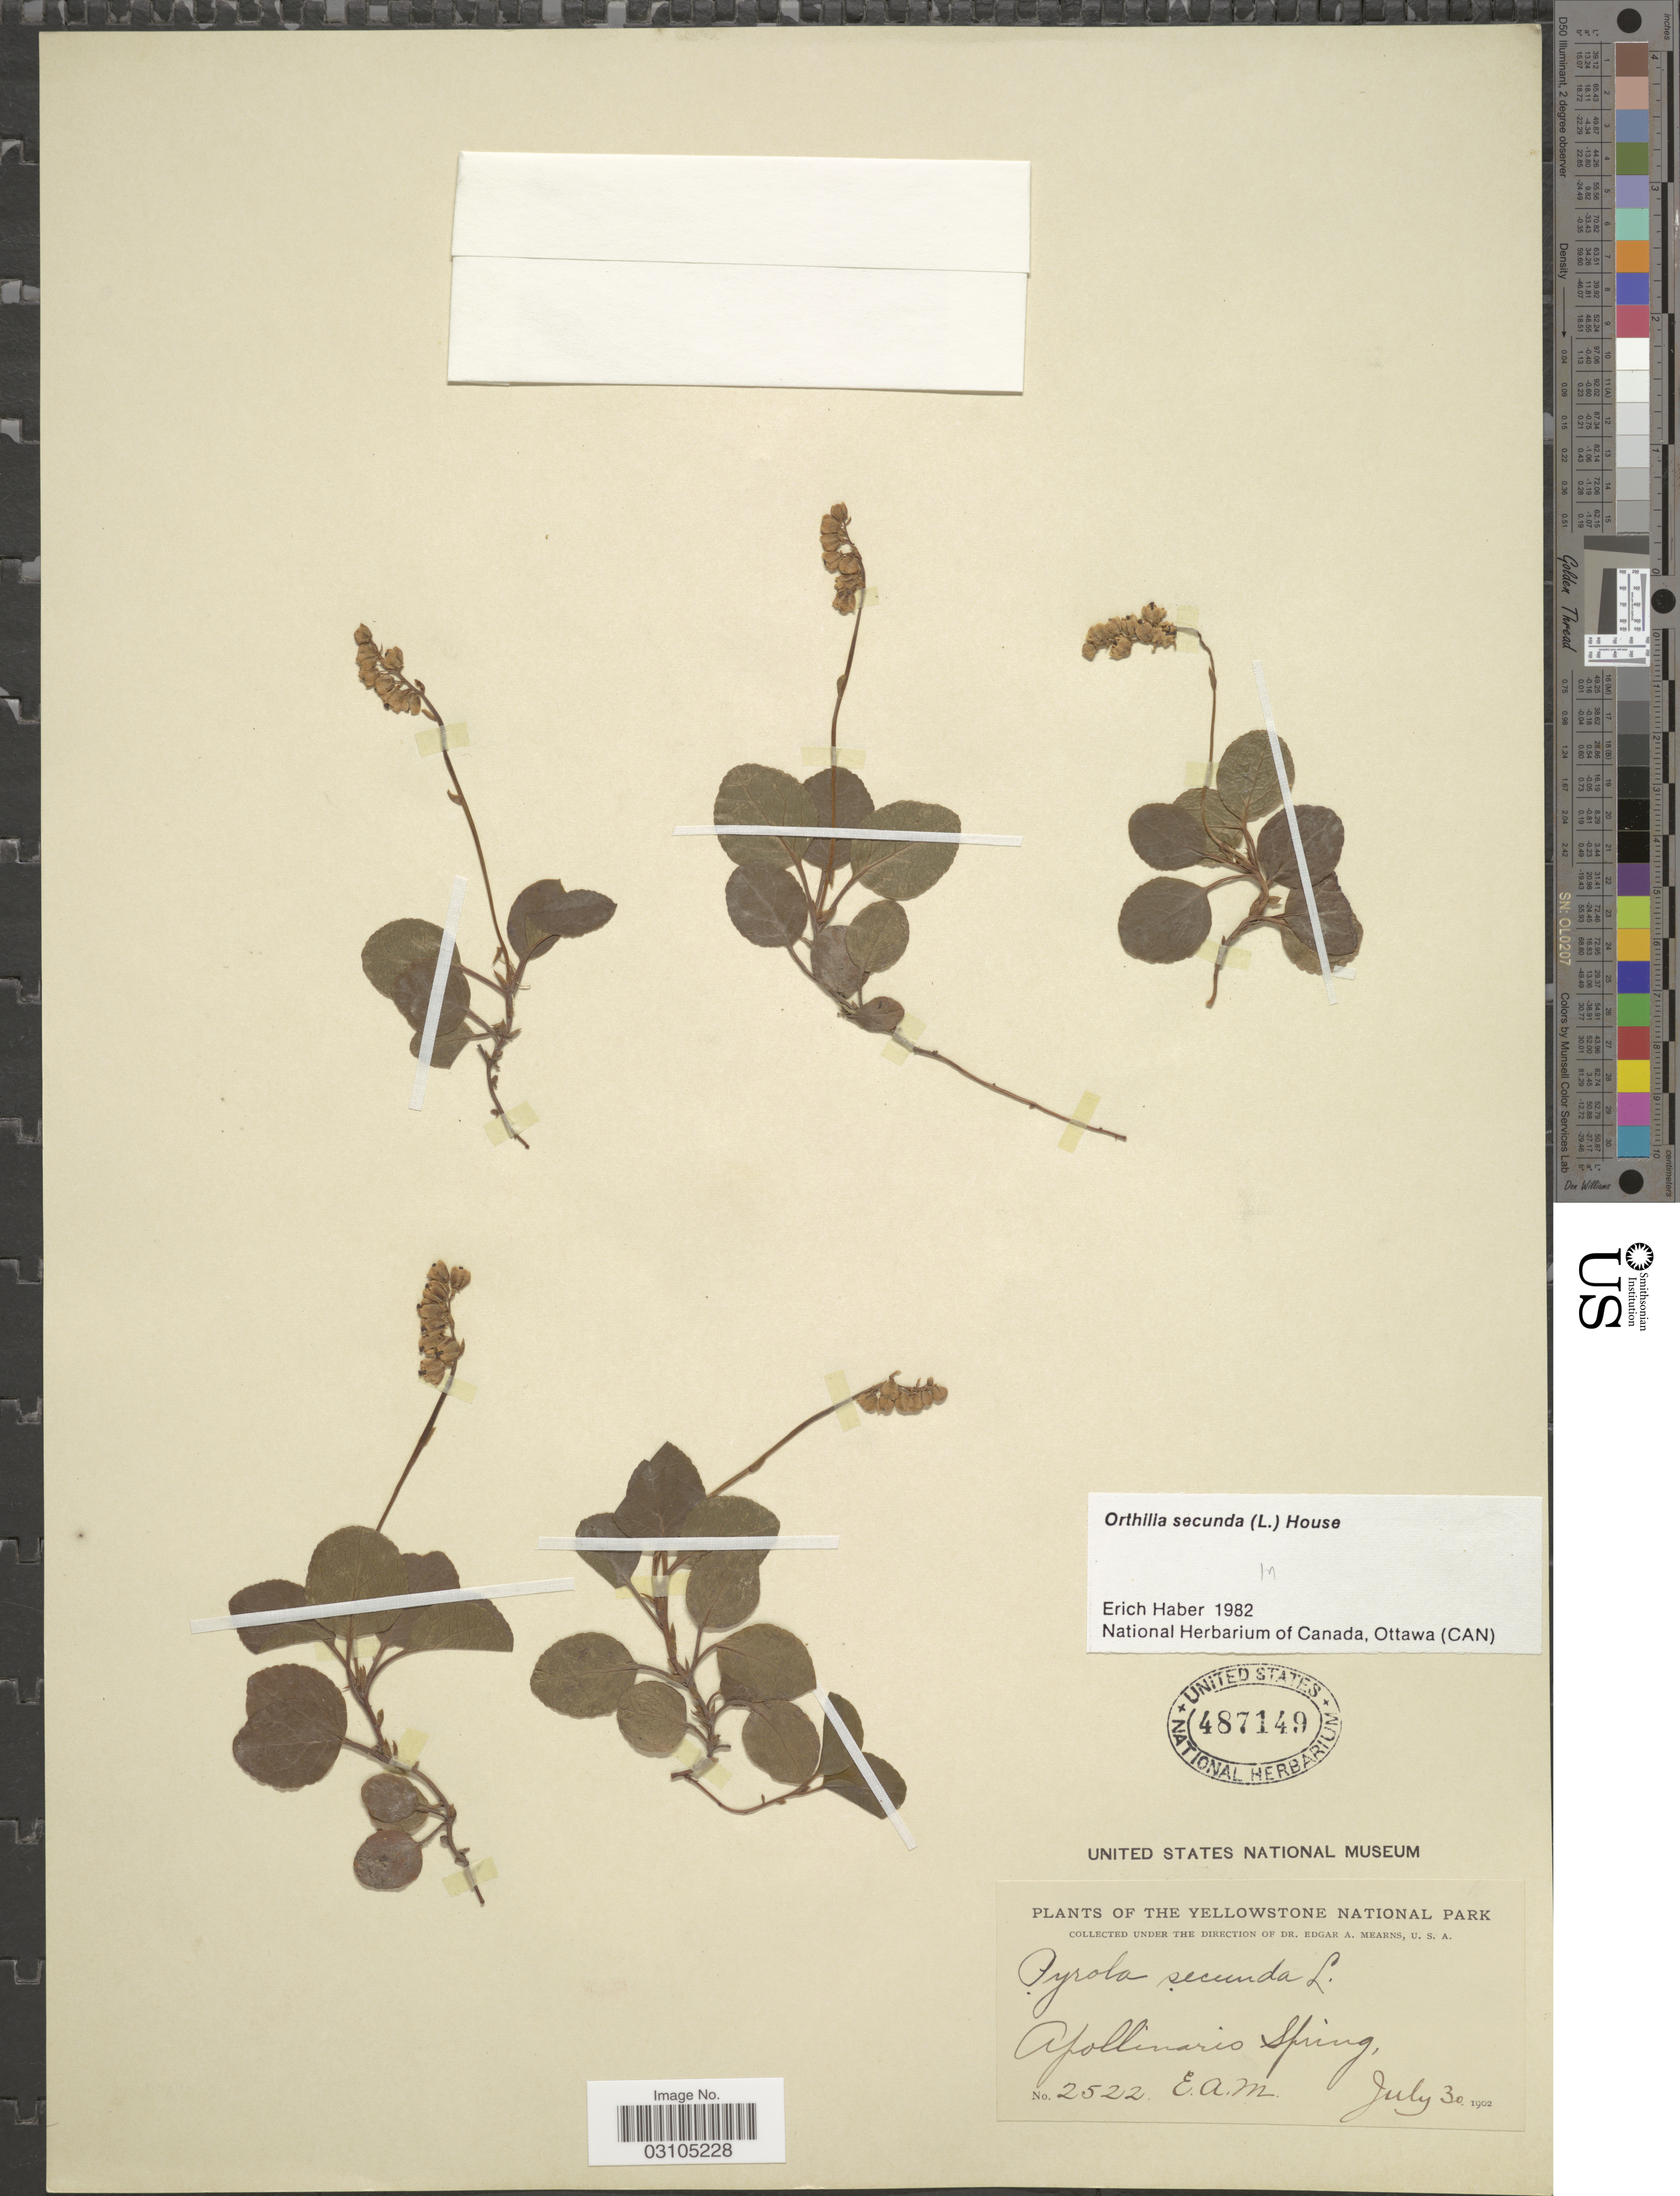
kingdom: Plantae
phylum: Tracheophyta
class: Magnoliopsida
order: Ericales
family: Ericaceae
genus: Orthilia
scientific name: Orthilia secunda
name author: (L.) House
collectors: E. A. Mearns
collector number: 2522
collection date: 1902-07-30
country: United States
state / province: Wyoming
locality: Yellowstone National Park. Apollinario Spring.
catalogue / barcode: US 487149